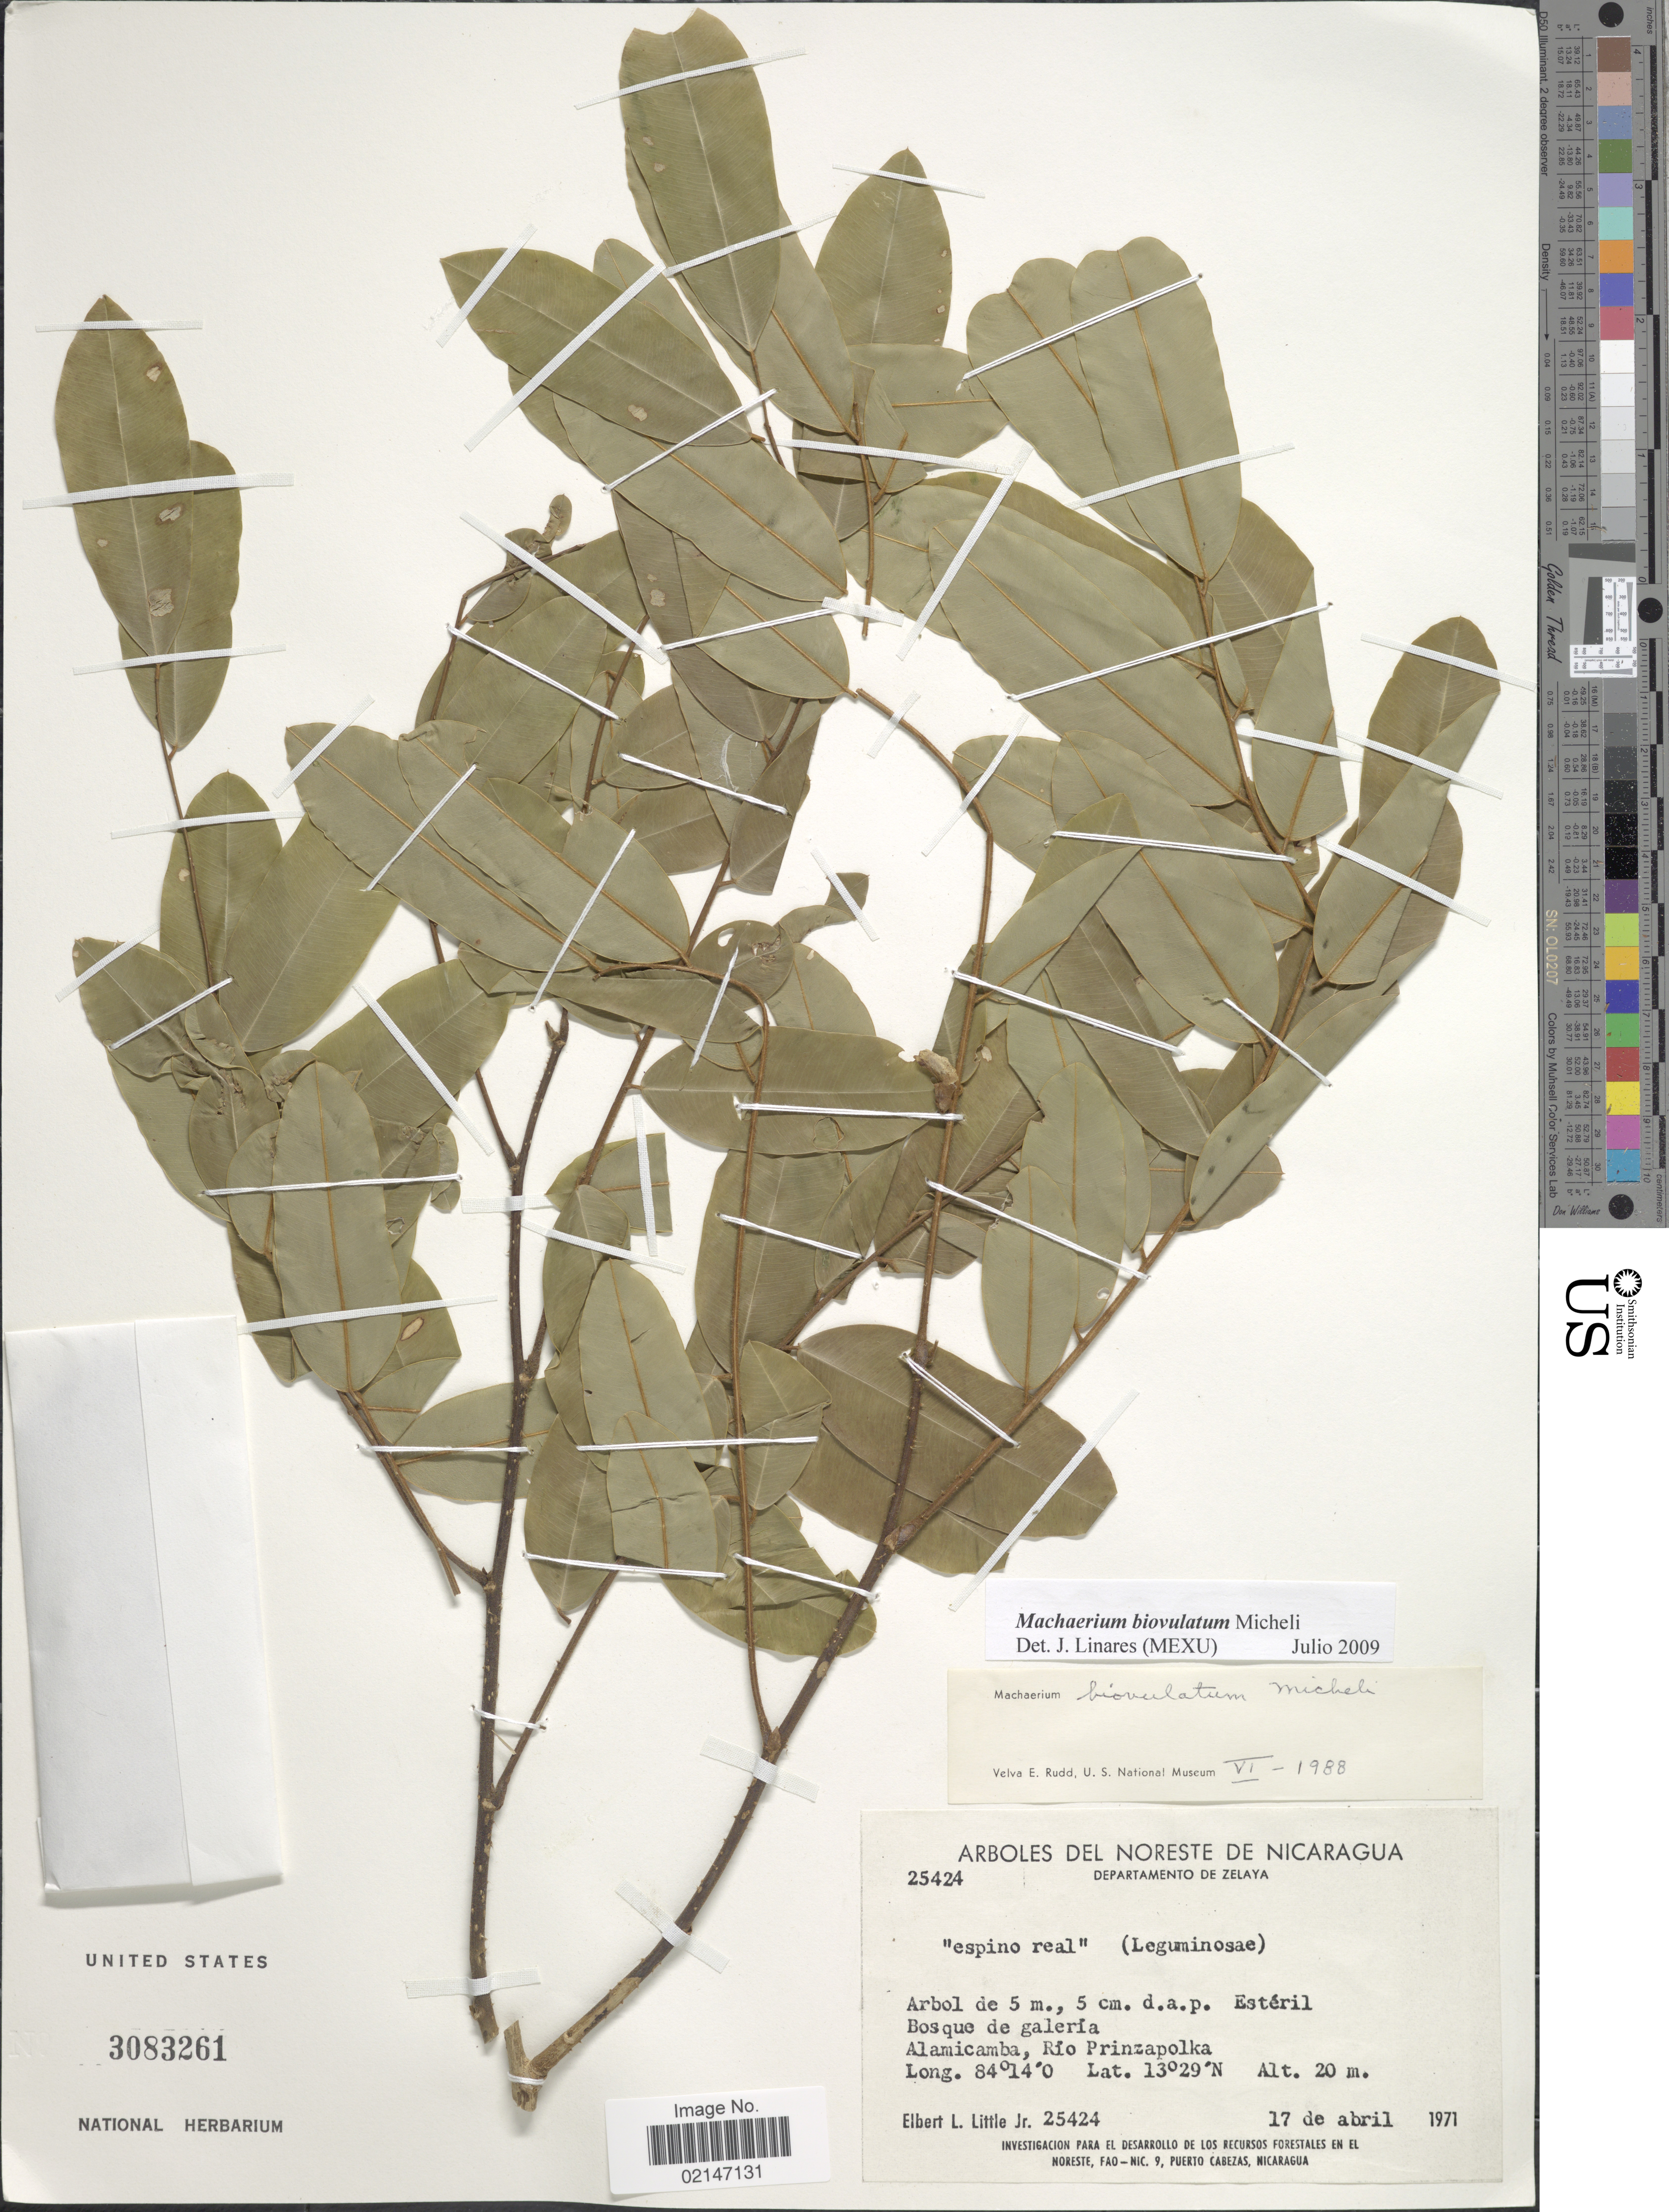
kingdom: Plantae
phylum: Tracheophyta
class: Magnoliopsida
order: Fabales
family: Fabaceae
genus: Machaerium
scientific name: Machaerium biovulatum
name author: Micheli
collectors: E. L. Little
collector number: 25424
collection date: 1971-04-17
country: Nicaragua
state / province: Atlantico Norte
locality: Arboles del Noreste de Nicaragua, departamento de Zelaya, Esteril Bosque de galeria, Alamicamba, Rio Pinzapolka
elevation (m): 20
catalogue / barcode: US 3083261